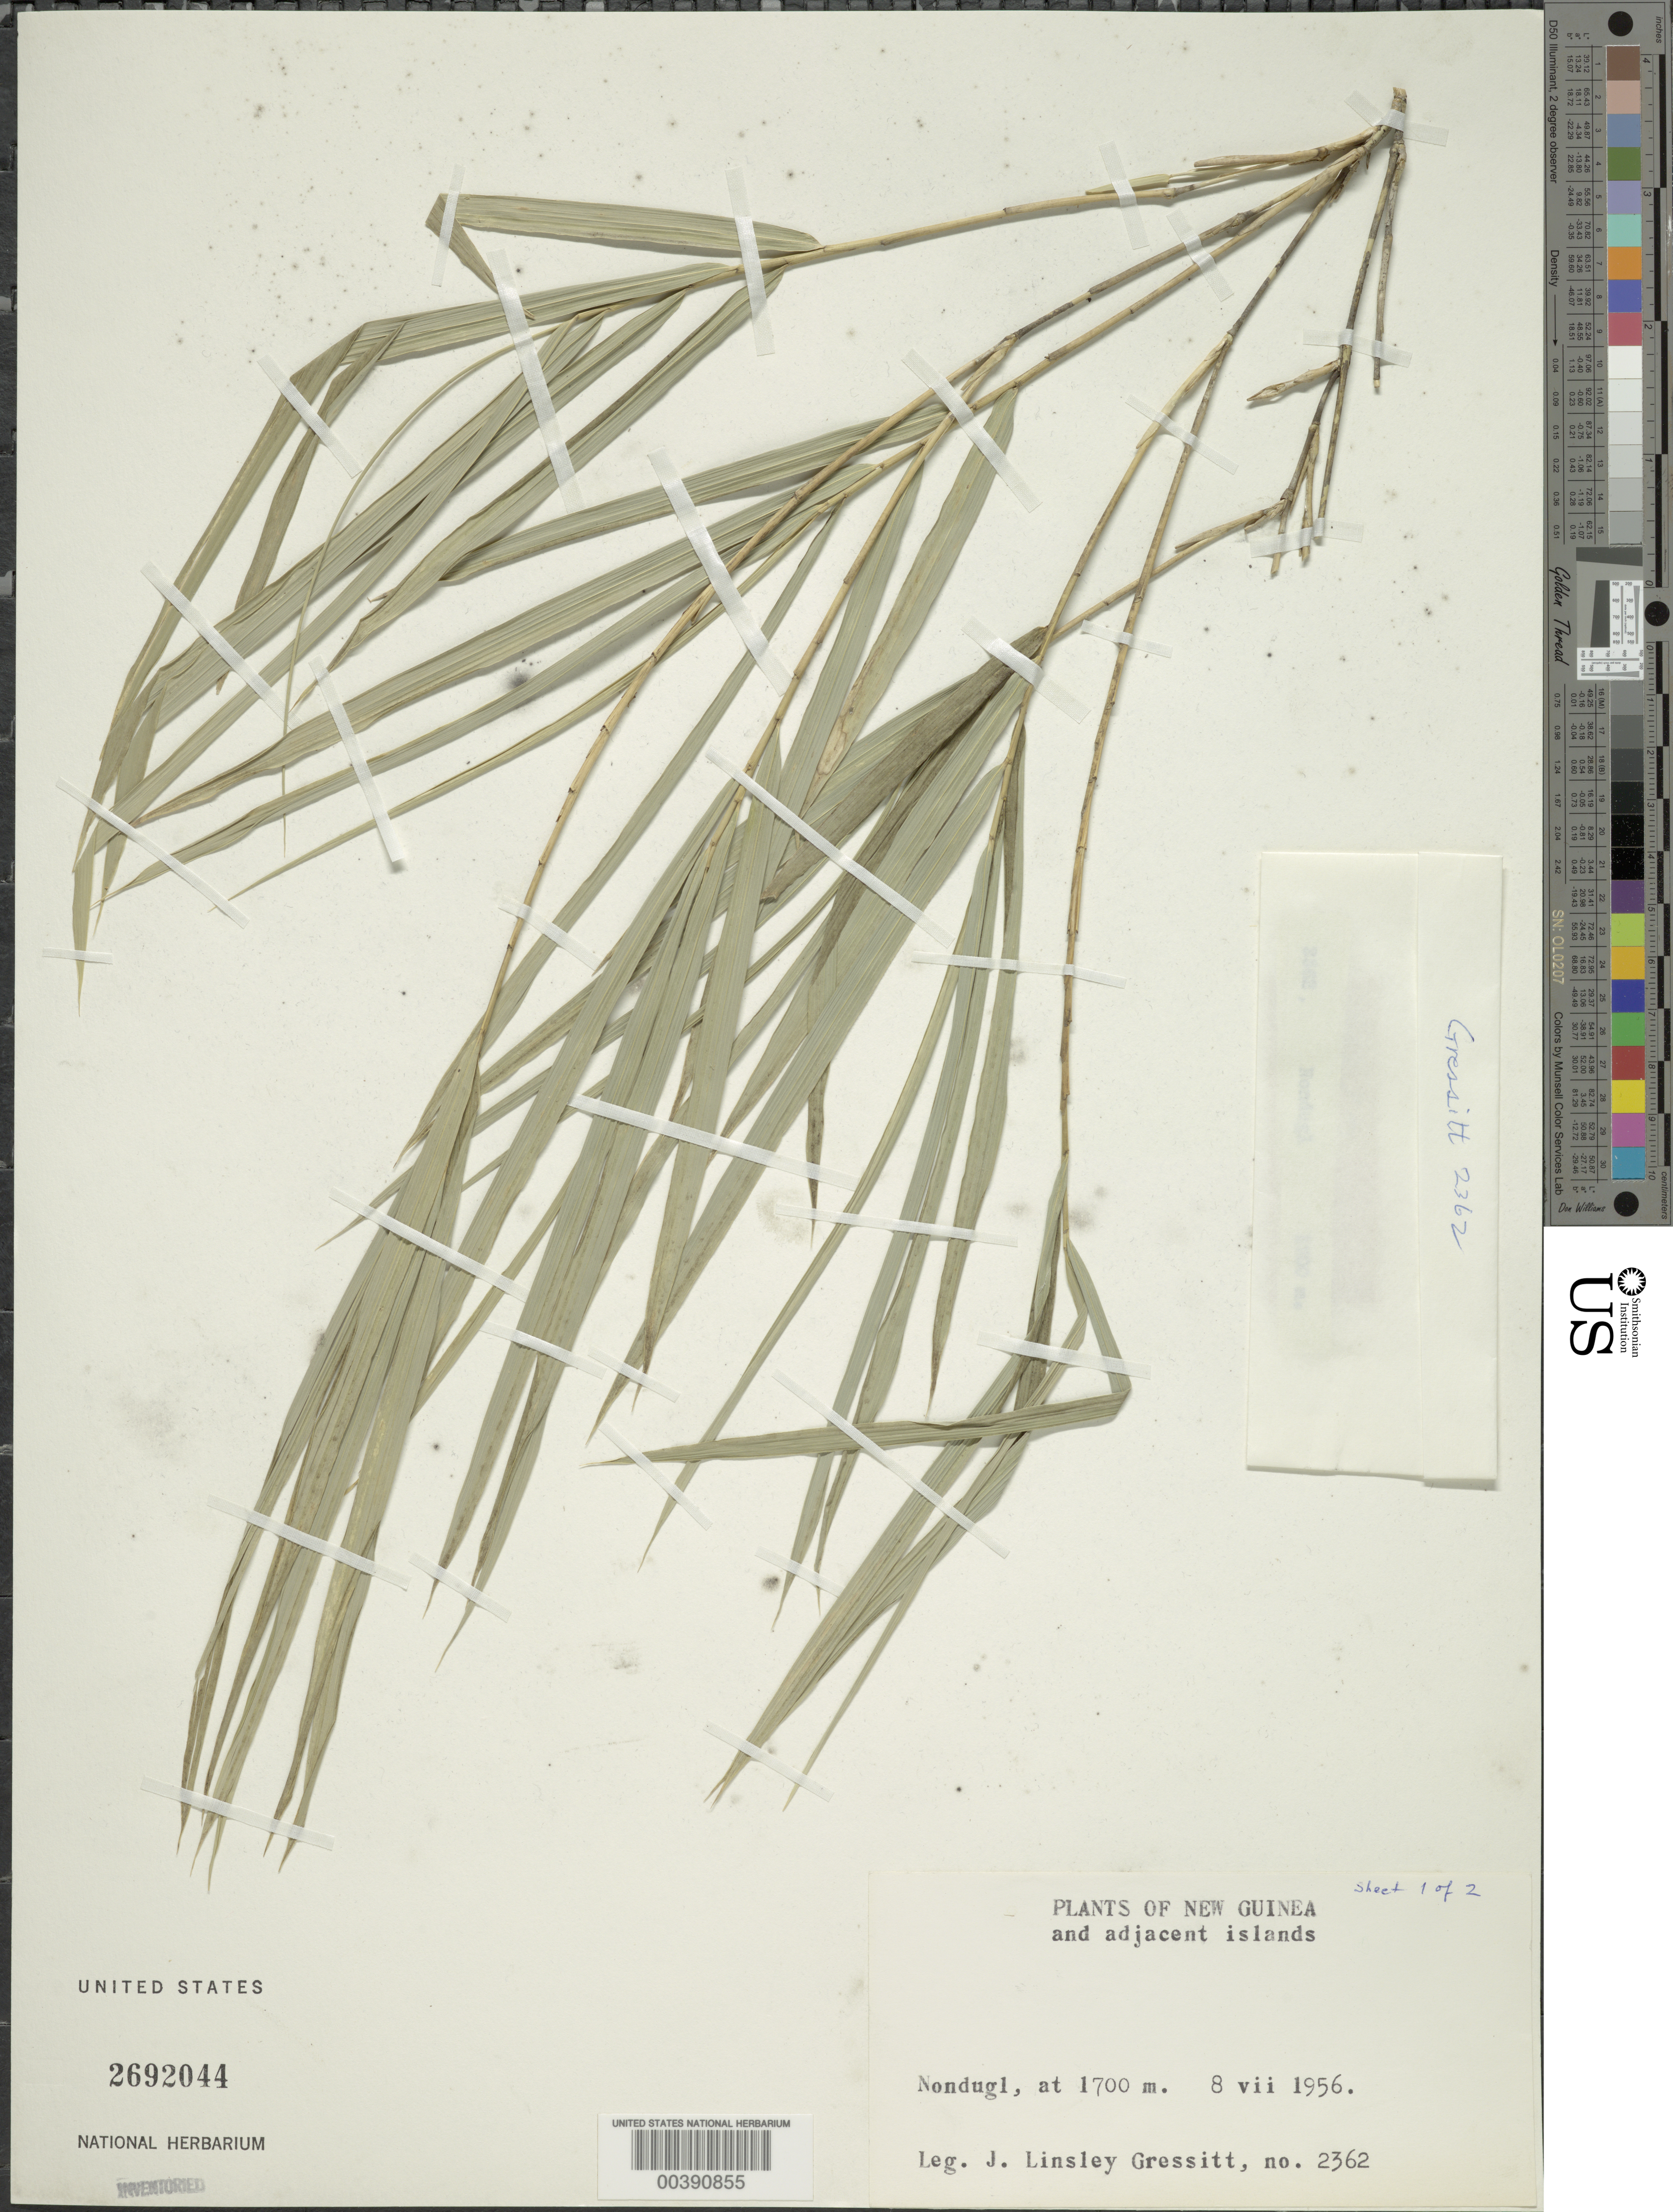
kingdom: Plantae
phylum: Tracheophyta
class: Liliopsida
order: Poales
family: Poaceae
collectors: J. Gressitt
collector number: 2362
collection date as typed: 08 Jul 1956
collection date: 1956-07-08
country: Papua New Guinea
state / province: Western Highlands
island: New Guinea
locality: Nondugl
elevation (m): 1700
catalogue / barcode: US 2692044